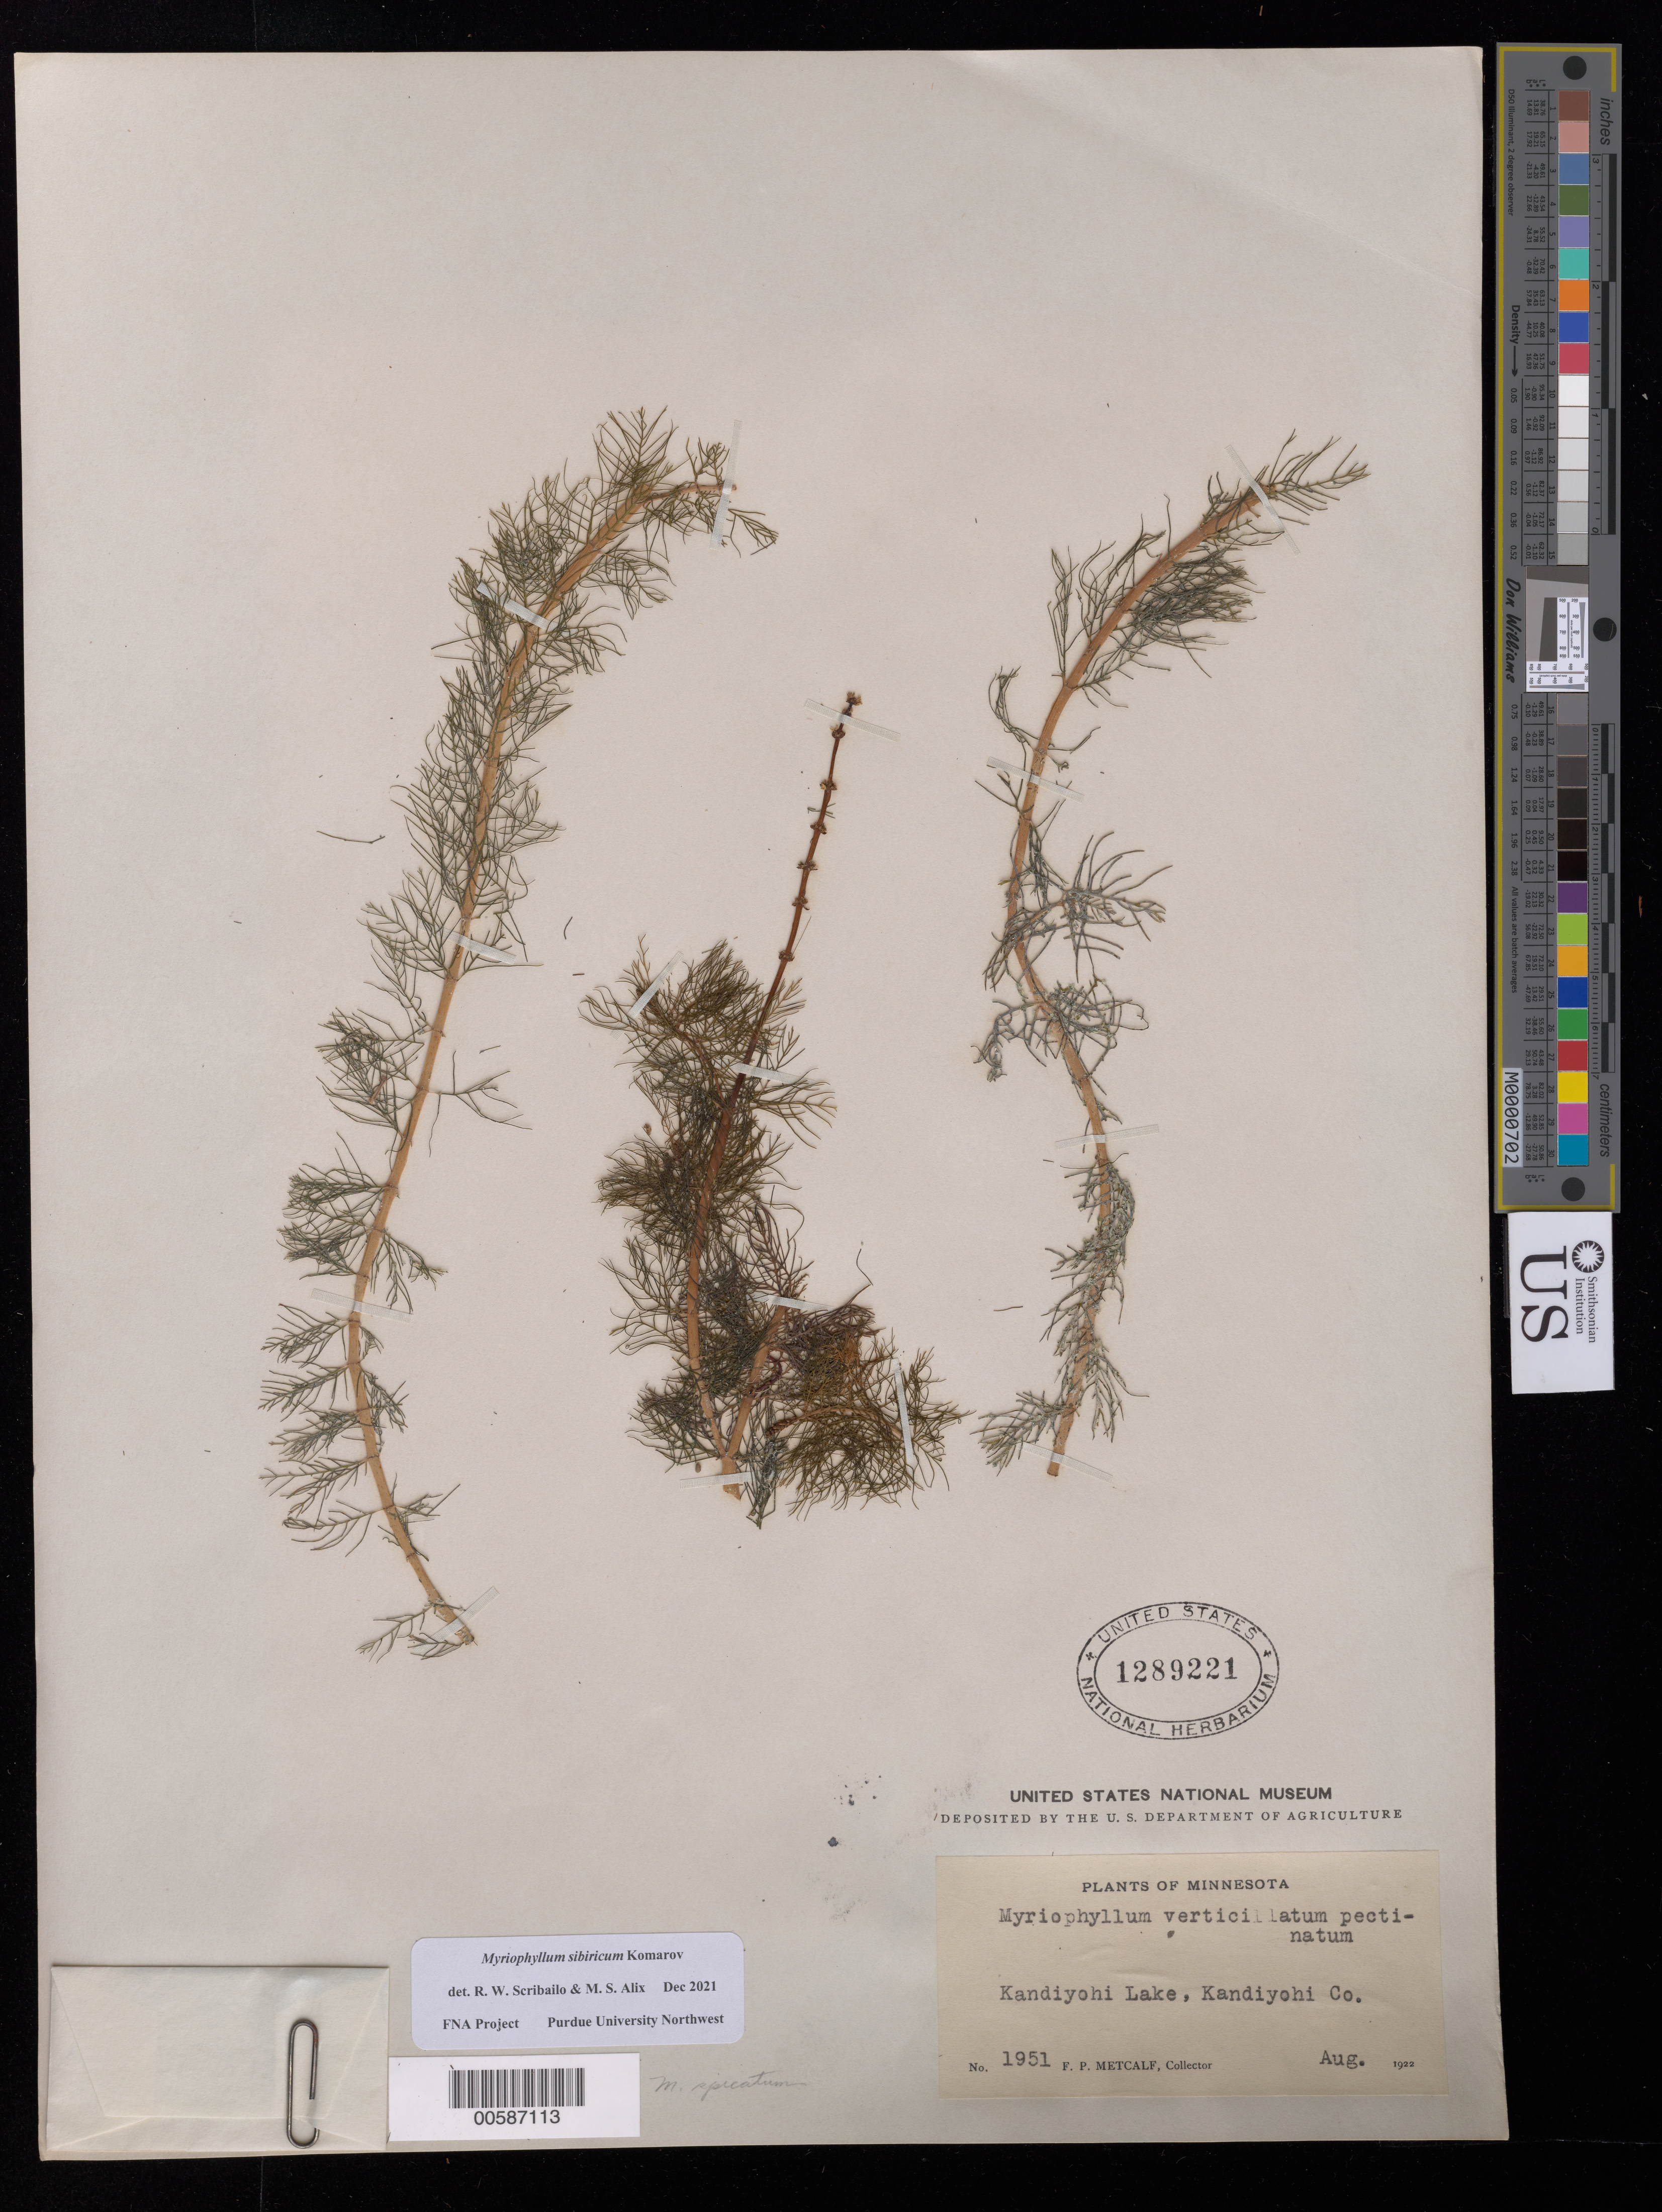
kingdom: Plantae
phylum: Tracheophyta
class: Magnoliopsida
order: Saxifragales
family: Haloragaceae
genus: Myriophyllum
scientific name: Myriophyllum sibiricum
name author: Kom.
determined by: Scribailo, R. W.; Alix, M. S.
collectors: F. P. Metcalf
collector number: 1951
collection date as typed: Aug 1922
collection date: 1922-08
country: United States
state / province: Minnesota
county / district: Kandiyohi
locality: Kandiyohi Lake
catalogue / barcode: US 1289221